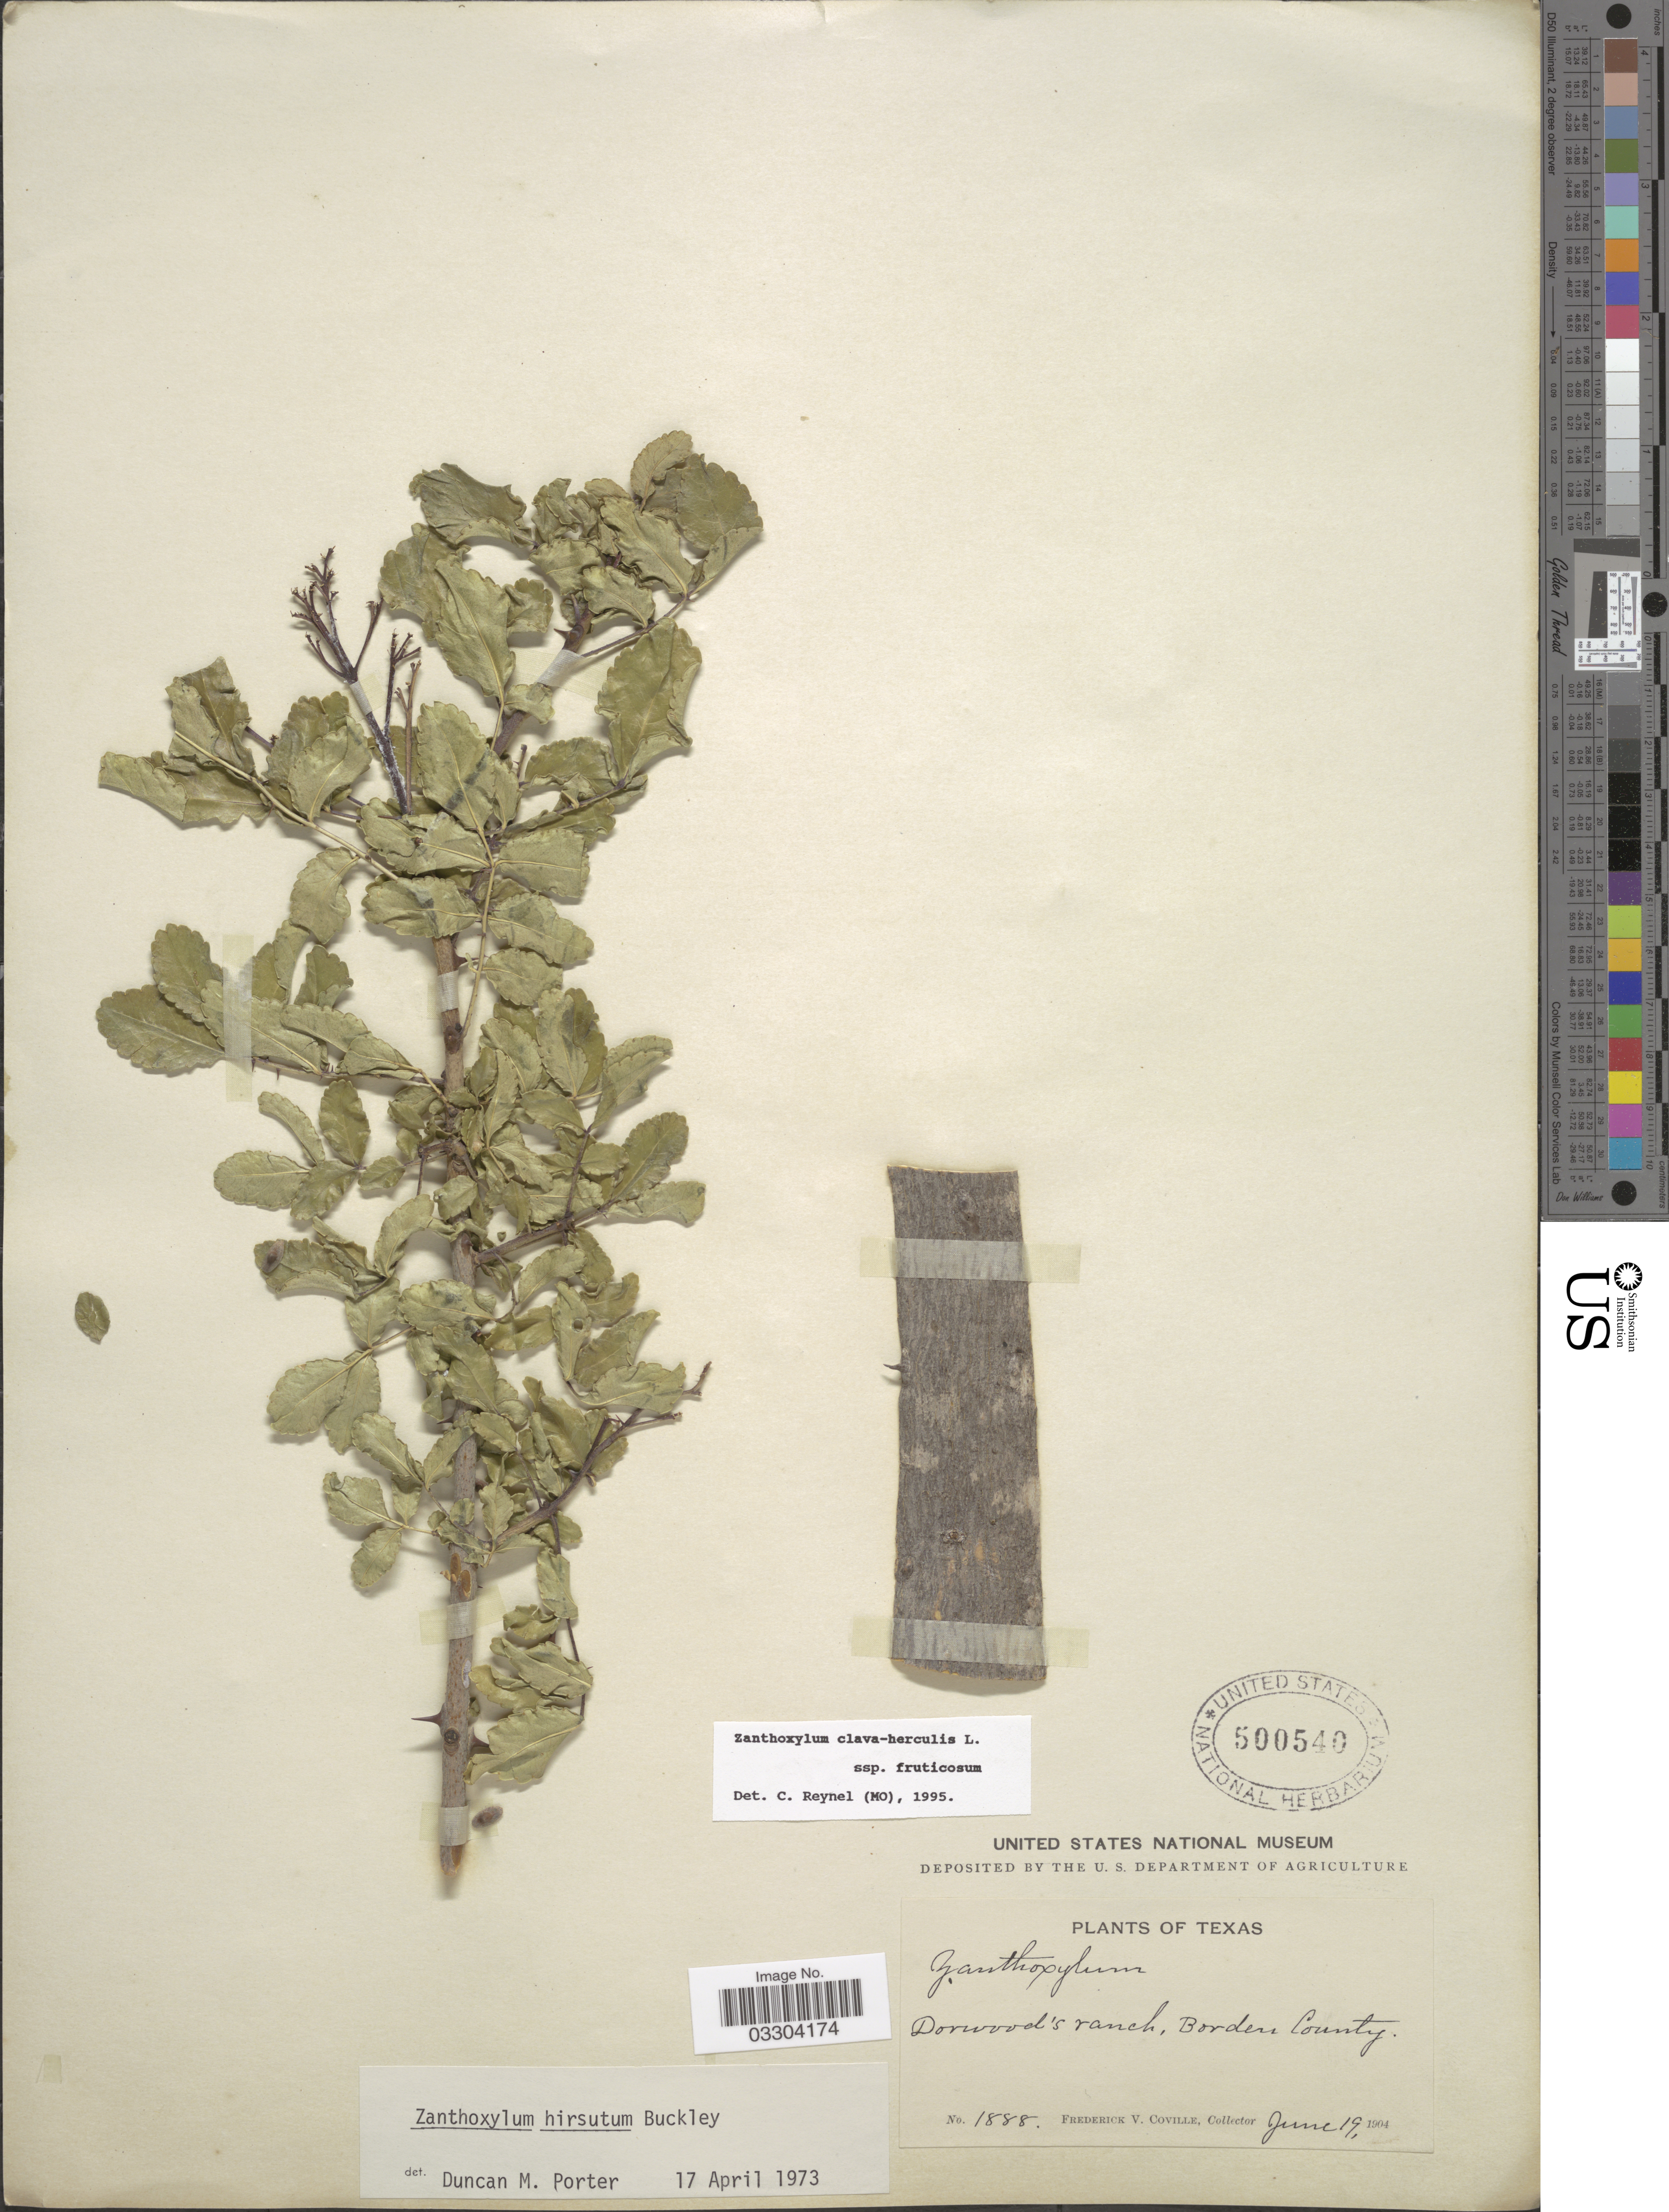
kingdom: Plantae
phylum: Tracheophyta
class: Magnoliopsida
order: Sapindales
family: Rutaceae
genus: Zanthoxylum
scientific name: Zanthoxylum clava-herculis subsp. fruticosum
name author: (A. Gray) Reynel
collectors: F. V. Coville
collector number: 1888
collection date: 1904-06-19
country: United States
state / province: Texas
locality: Dorwood's ranch, Borden County.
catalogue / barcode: US 500540